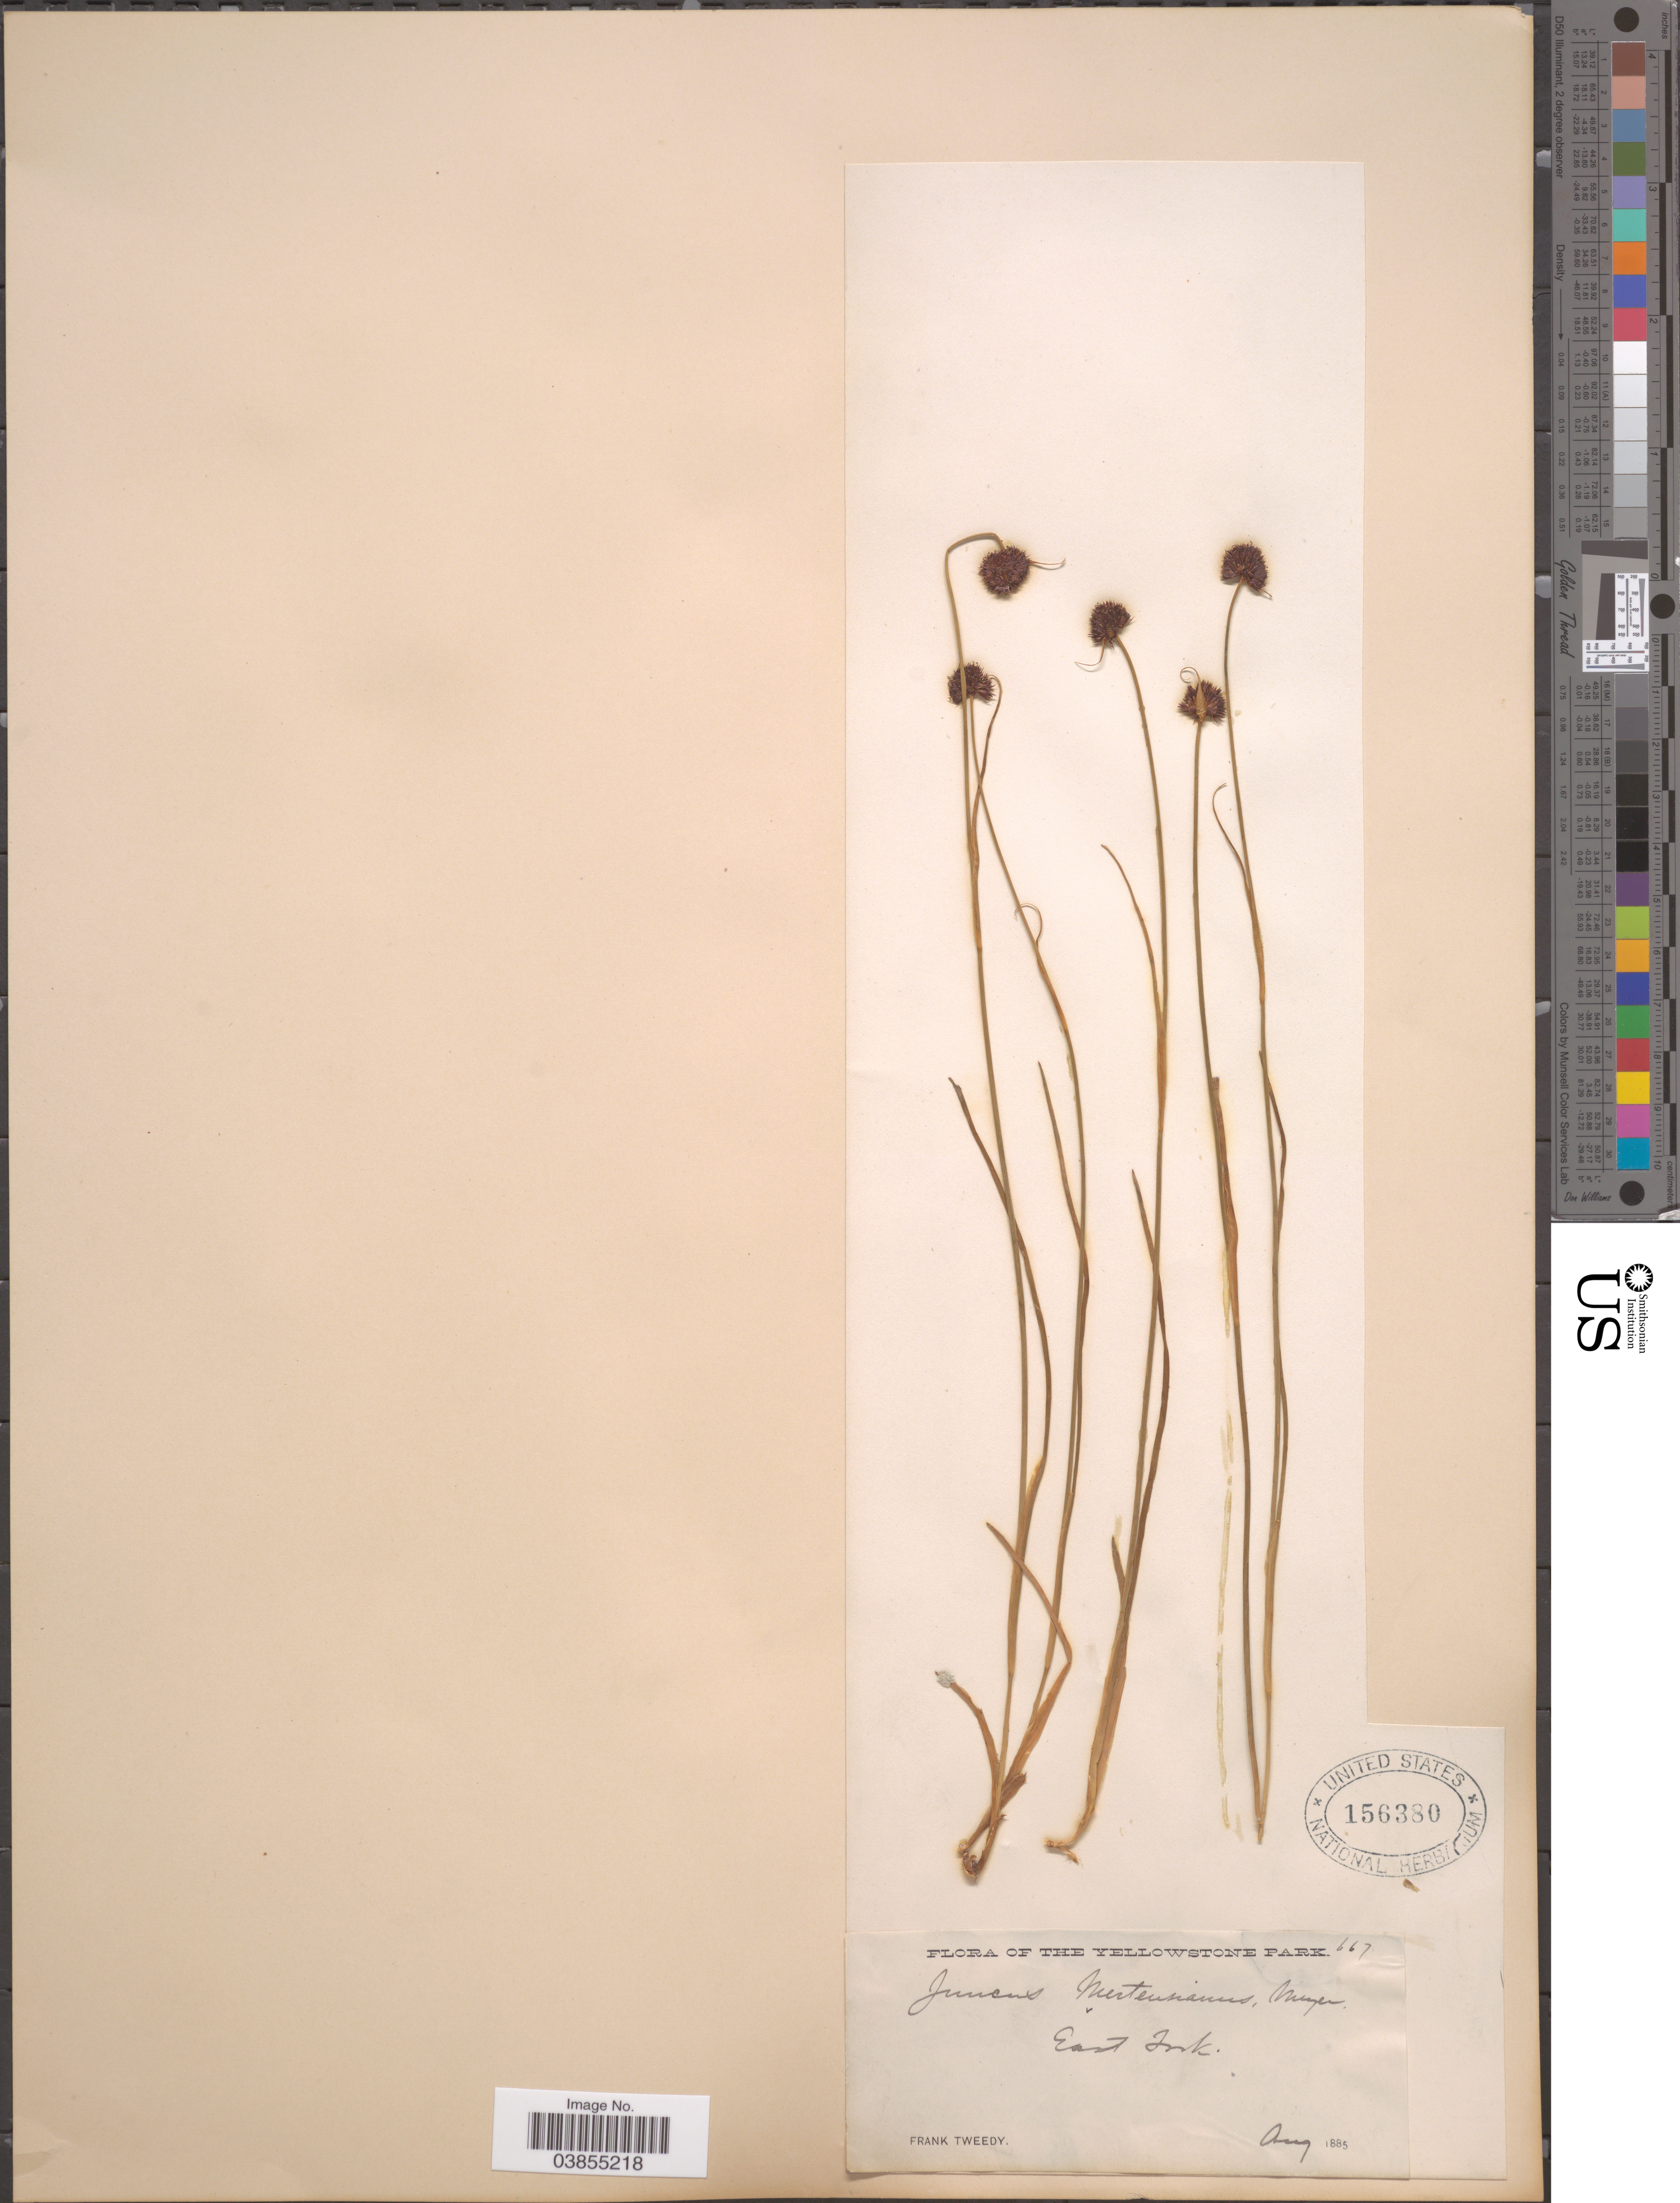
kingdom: Plantae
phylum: Tracheophyta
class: Liliopsida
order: Poales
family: Juncaceae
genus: Juncus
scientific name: Juncus mertensianus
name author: Bong.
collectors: F. Tweedy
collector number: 667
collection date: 1885-08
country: United States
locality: Yellowstone Park. East Fork.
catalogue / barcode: US 156380